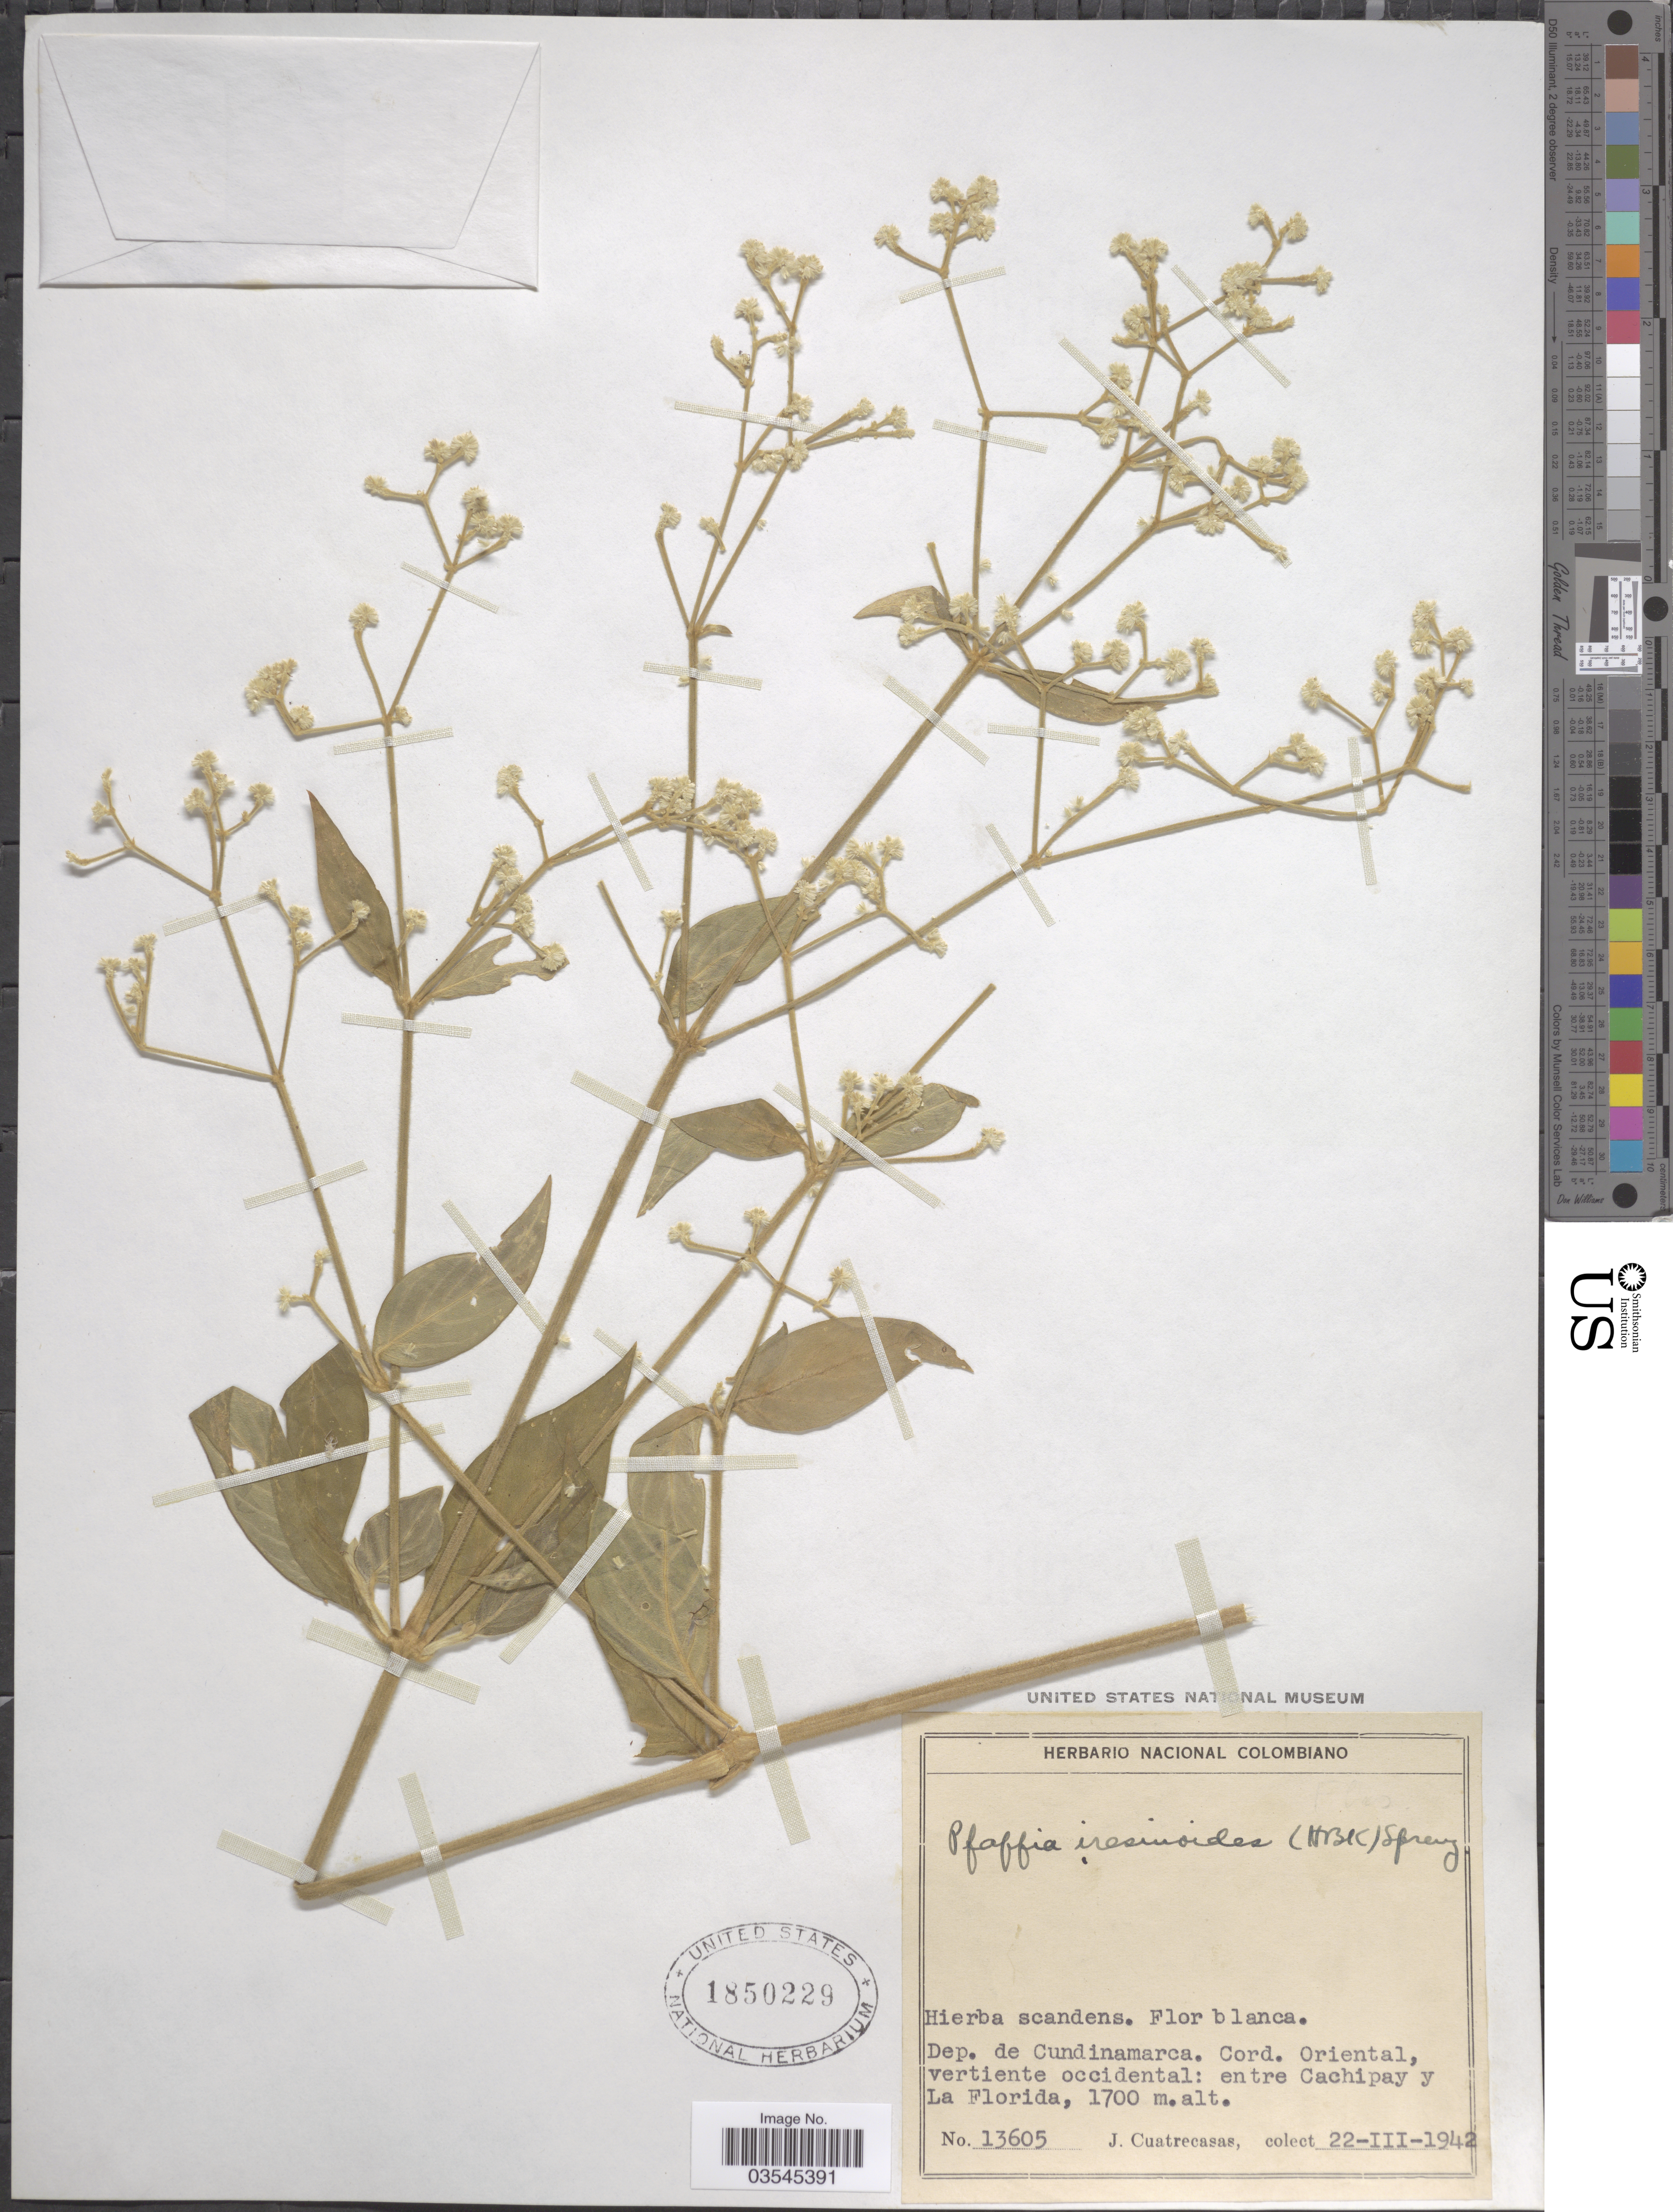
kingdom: Plantae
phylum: Tracheophyta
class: Magnoliopsida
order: Caryophyllales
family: Amaranthaceae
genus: Pfaffia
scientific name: Pfaffia iresinoides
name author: (Kunth) Spreng.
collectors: J. Cuatrecasas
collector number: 13605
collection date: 1942-03-22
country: Colombia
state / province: Cundinamarca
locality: Dep. de Cundinamarca. Cord. Oriental, vertiente occidental: entre Cachipay y La Florida.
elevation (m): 1700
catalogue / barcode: US 1850229